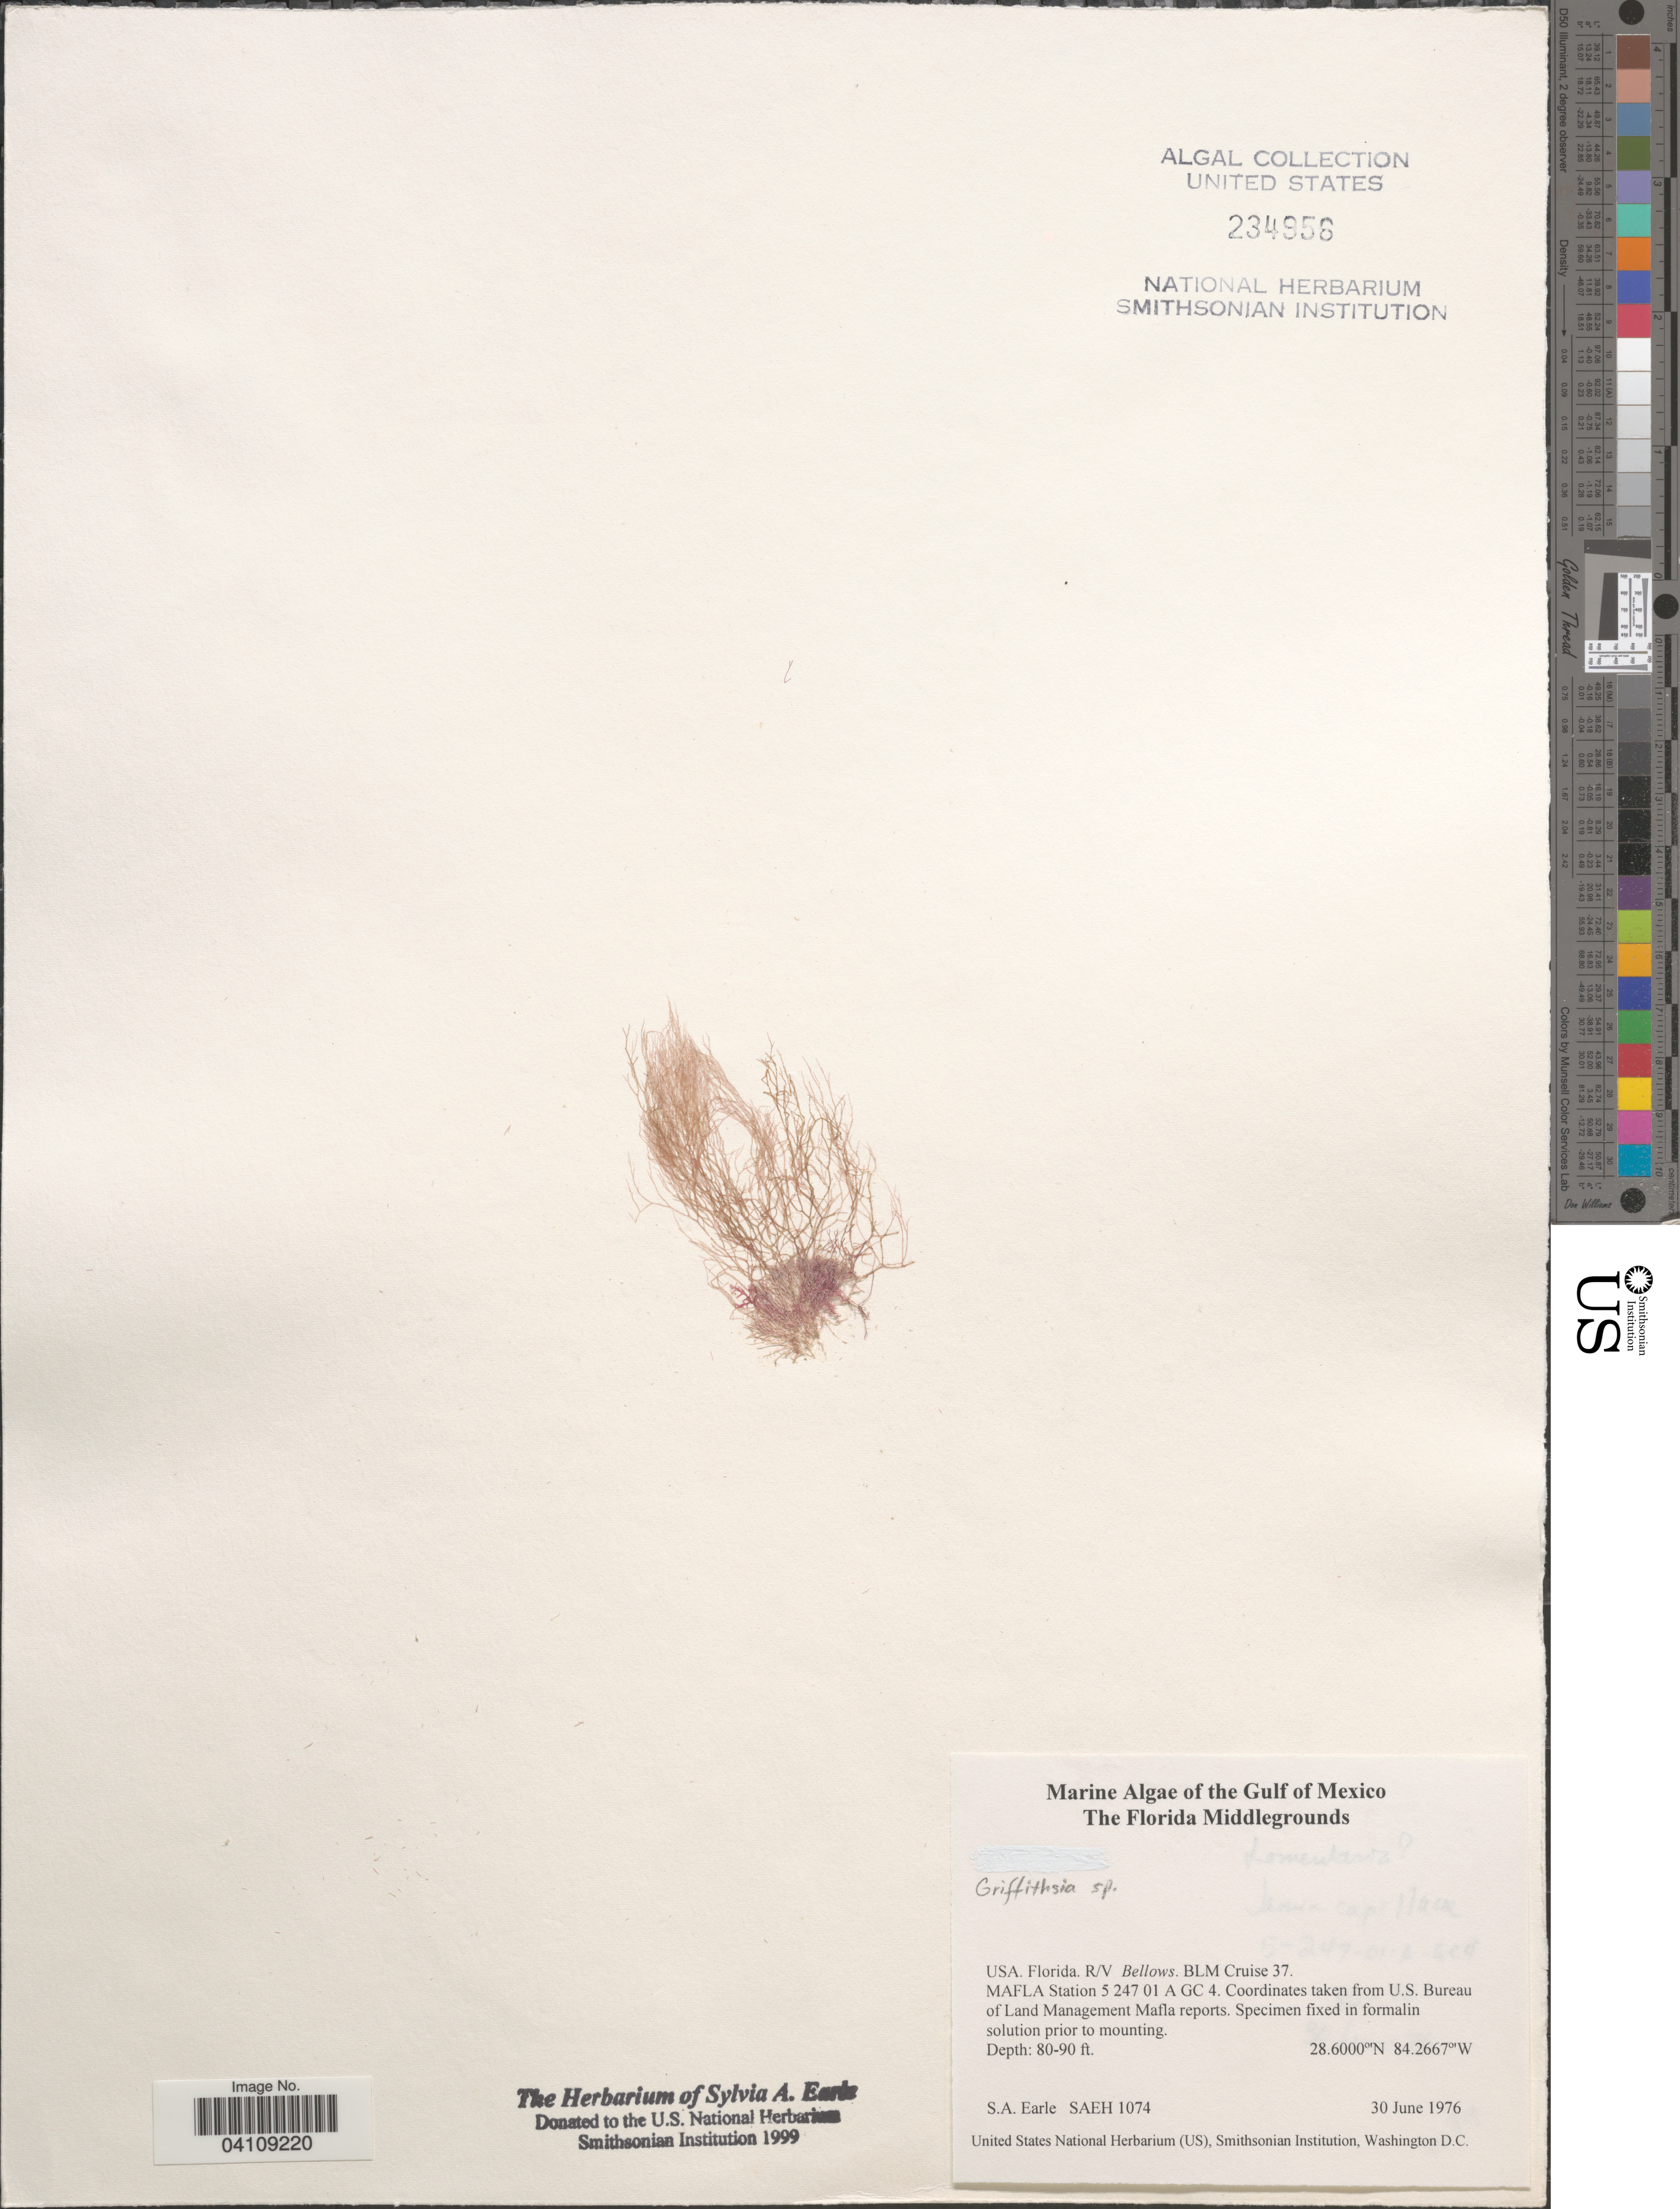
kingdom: Plantae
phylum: Rhodophyta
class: Florideophyceae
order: Ceramiales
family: Wrangeliaceae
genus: Griffithsia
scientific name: Griffithsia sp.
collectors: S. A. Earle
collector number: SAEH 1074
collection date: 1976-06-30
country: United States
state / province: Florida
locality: Gulf of Mexico. The Florida Middlegrounds. Florida. R/V Bellows. BLM Cruise 37. MAFLA Station 5 247 01 A GC 4.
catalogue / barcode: US 234956